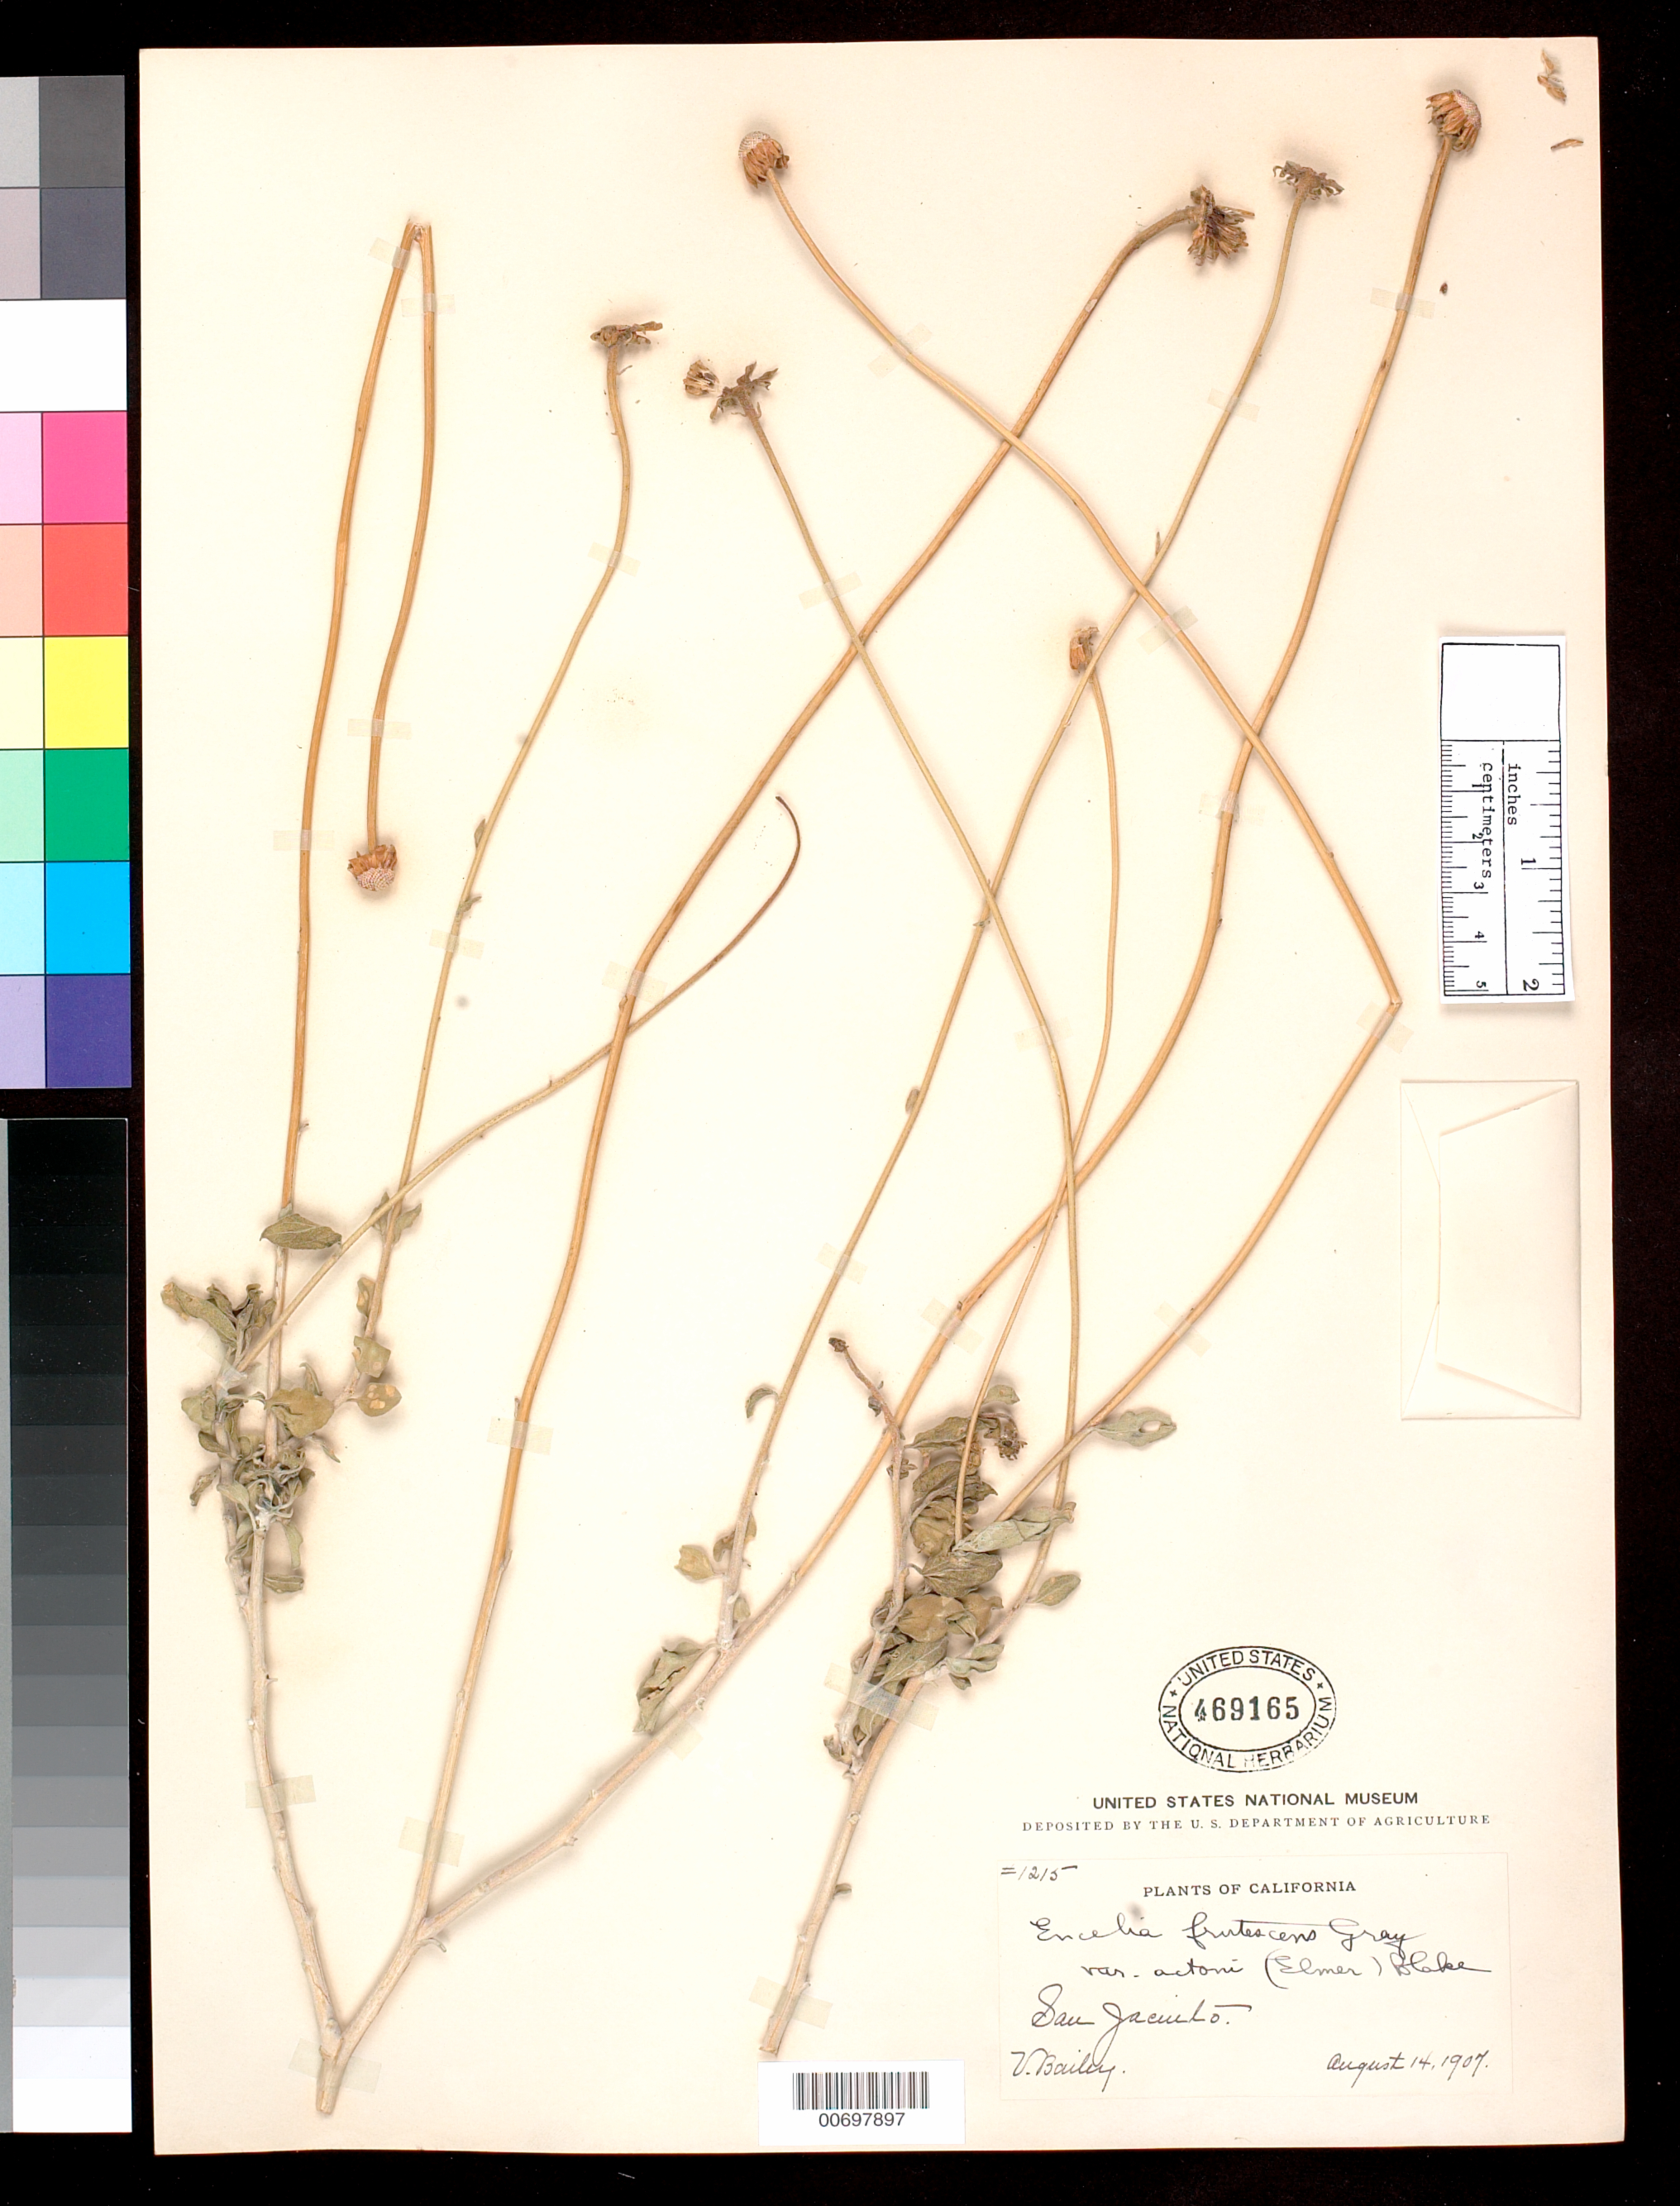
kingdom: Plantae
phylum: Tracheophyta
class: Magnoliopsida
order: Asterales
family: Asteraceae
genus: Encelia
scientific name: Encelia frutescens var. actonii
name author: (Elmer) S.F. Blake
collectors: V. O. Bailey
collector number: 1215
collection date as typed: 14 Aug 1907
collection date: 1907-08-14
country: United States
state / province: California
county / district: Riverside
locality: San Jacinto.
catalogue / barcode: US 469165